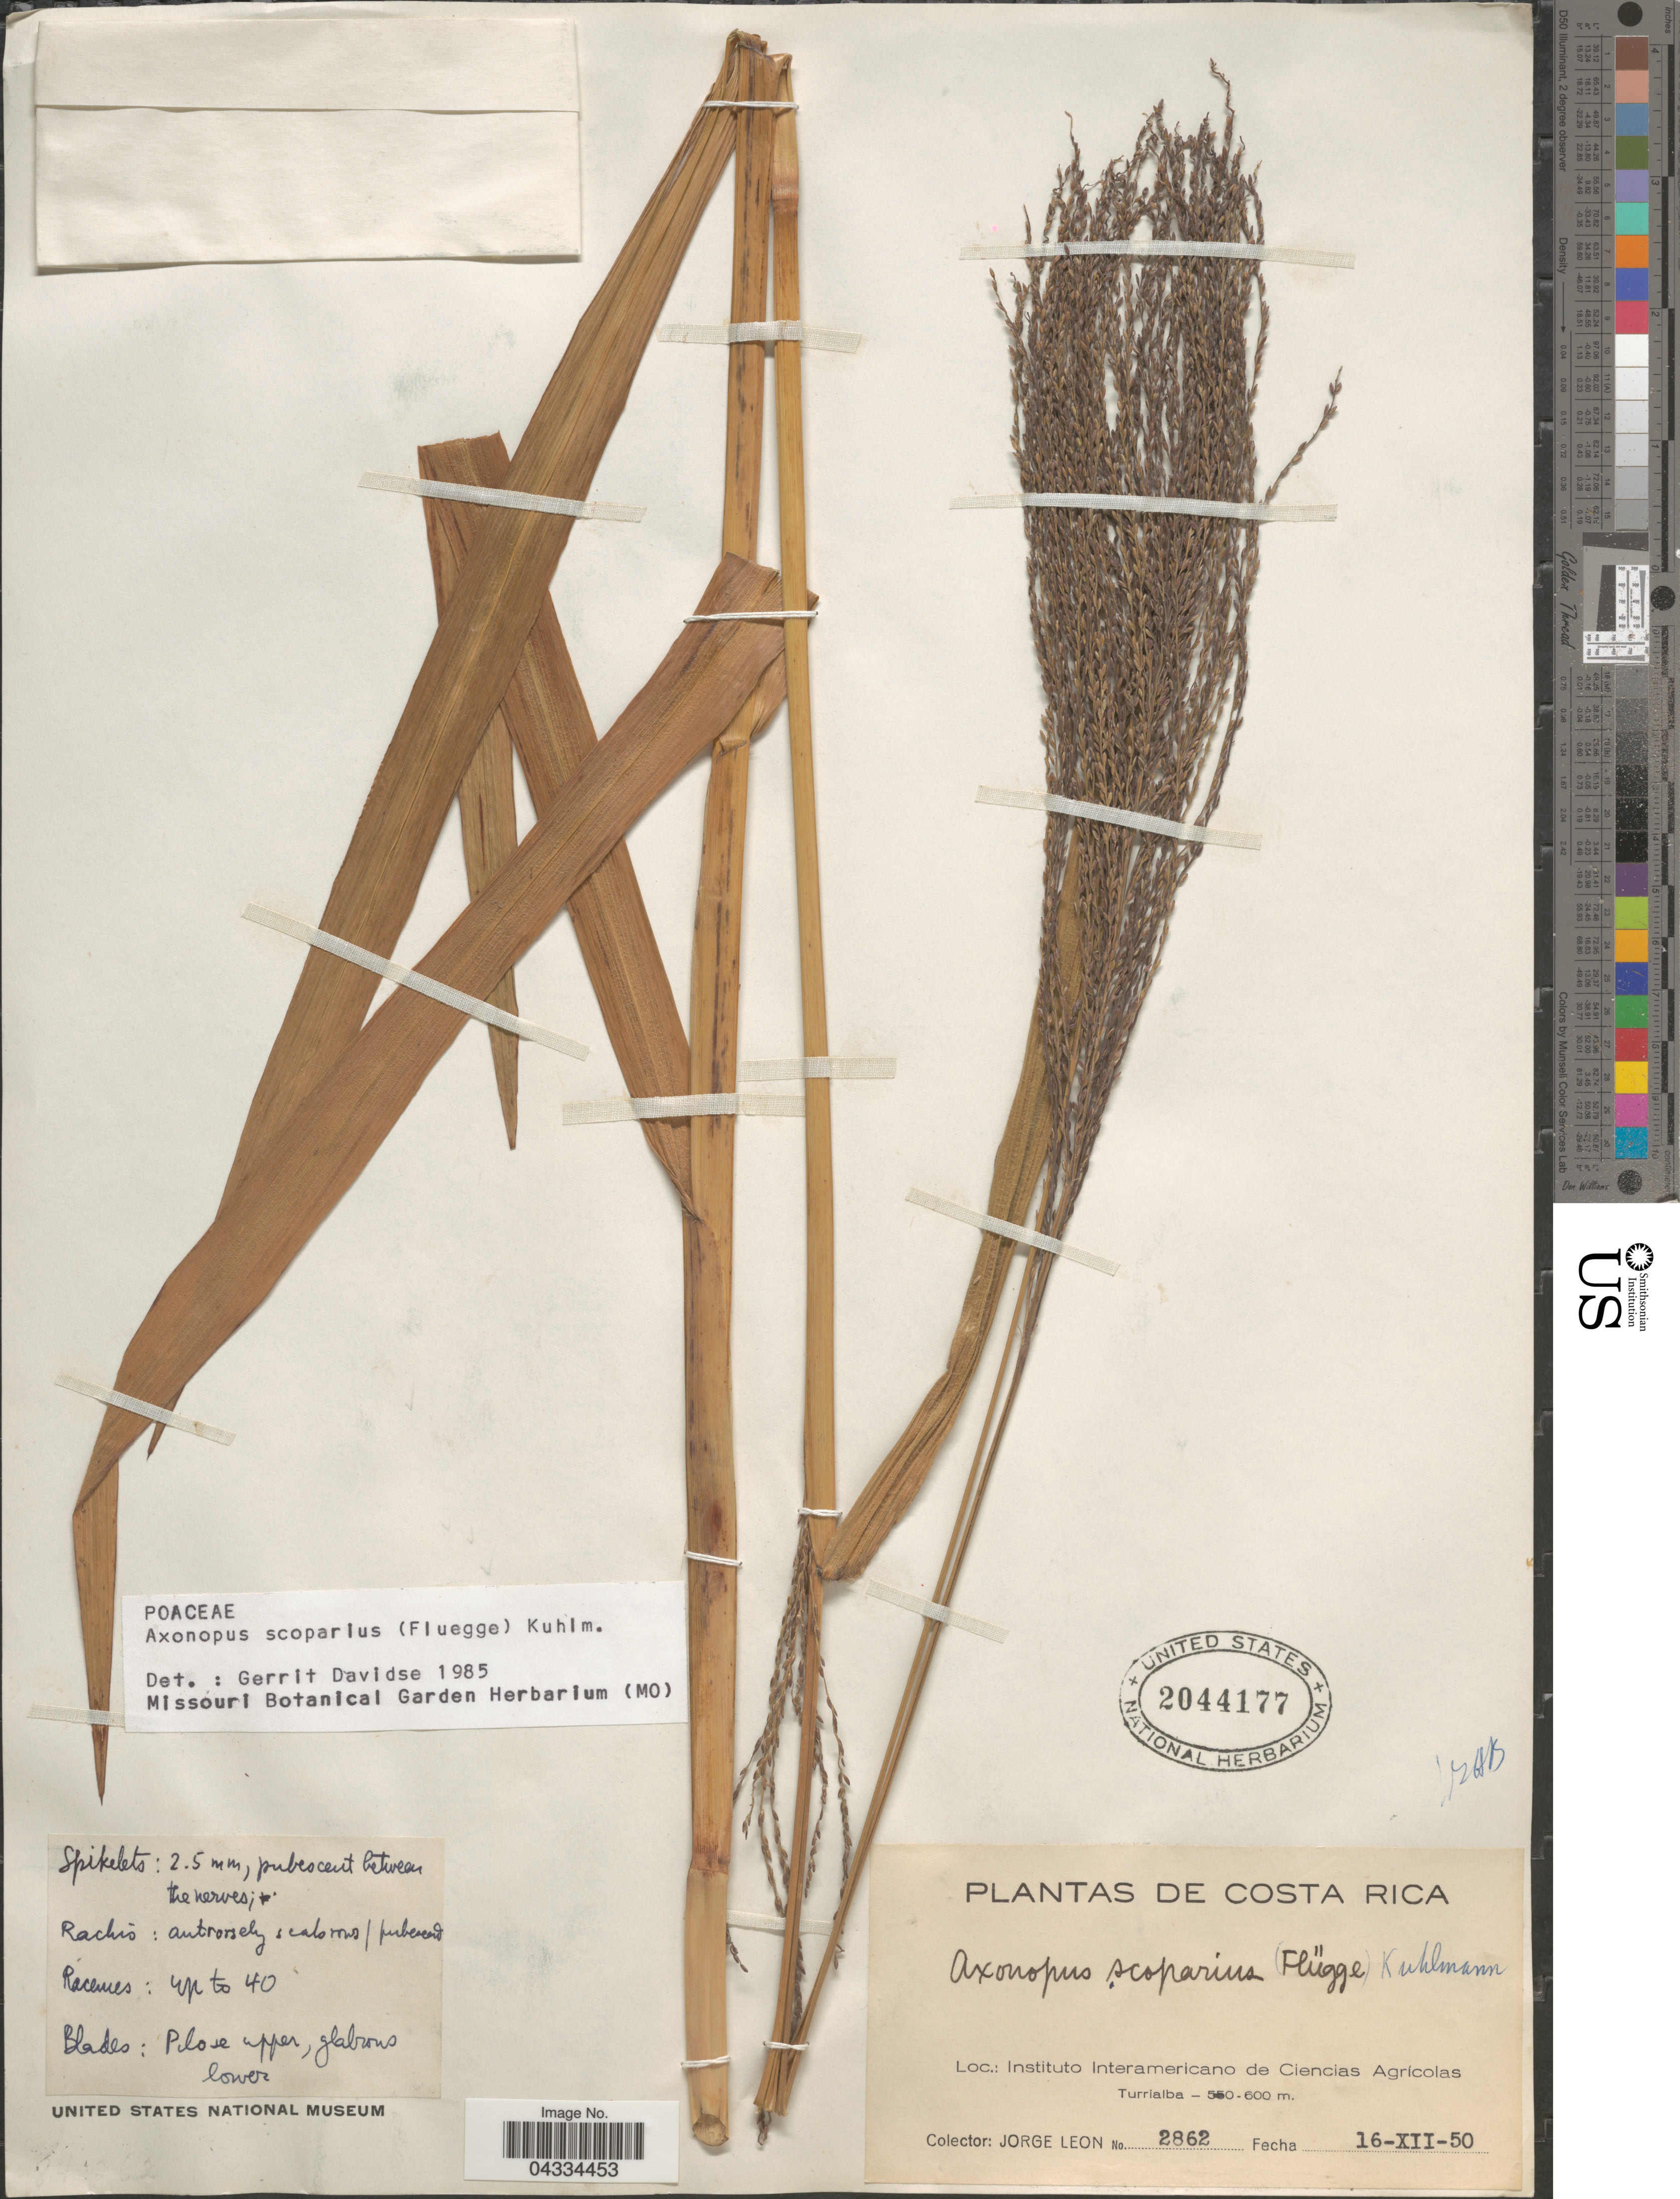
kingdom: Plantae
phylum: Tracheophyta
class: Liliopsida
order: Poales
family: Poaceae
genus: Axonopus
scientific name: Axonopus scoparius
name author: (Flüggé) Kuhlm.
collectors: J. León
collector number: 2862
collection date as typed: Transcribed d/m/y: 16/12/50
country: Costa Rica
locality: Instituto Interamericano de Ciencias Agricolas Turrialba.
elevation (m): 600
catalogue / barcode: US 2044177